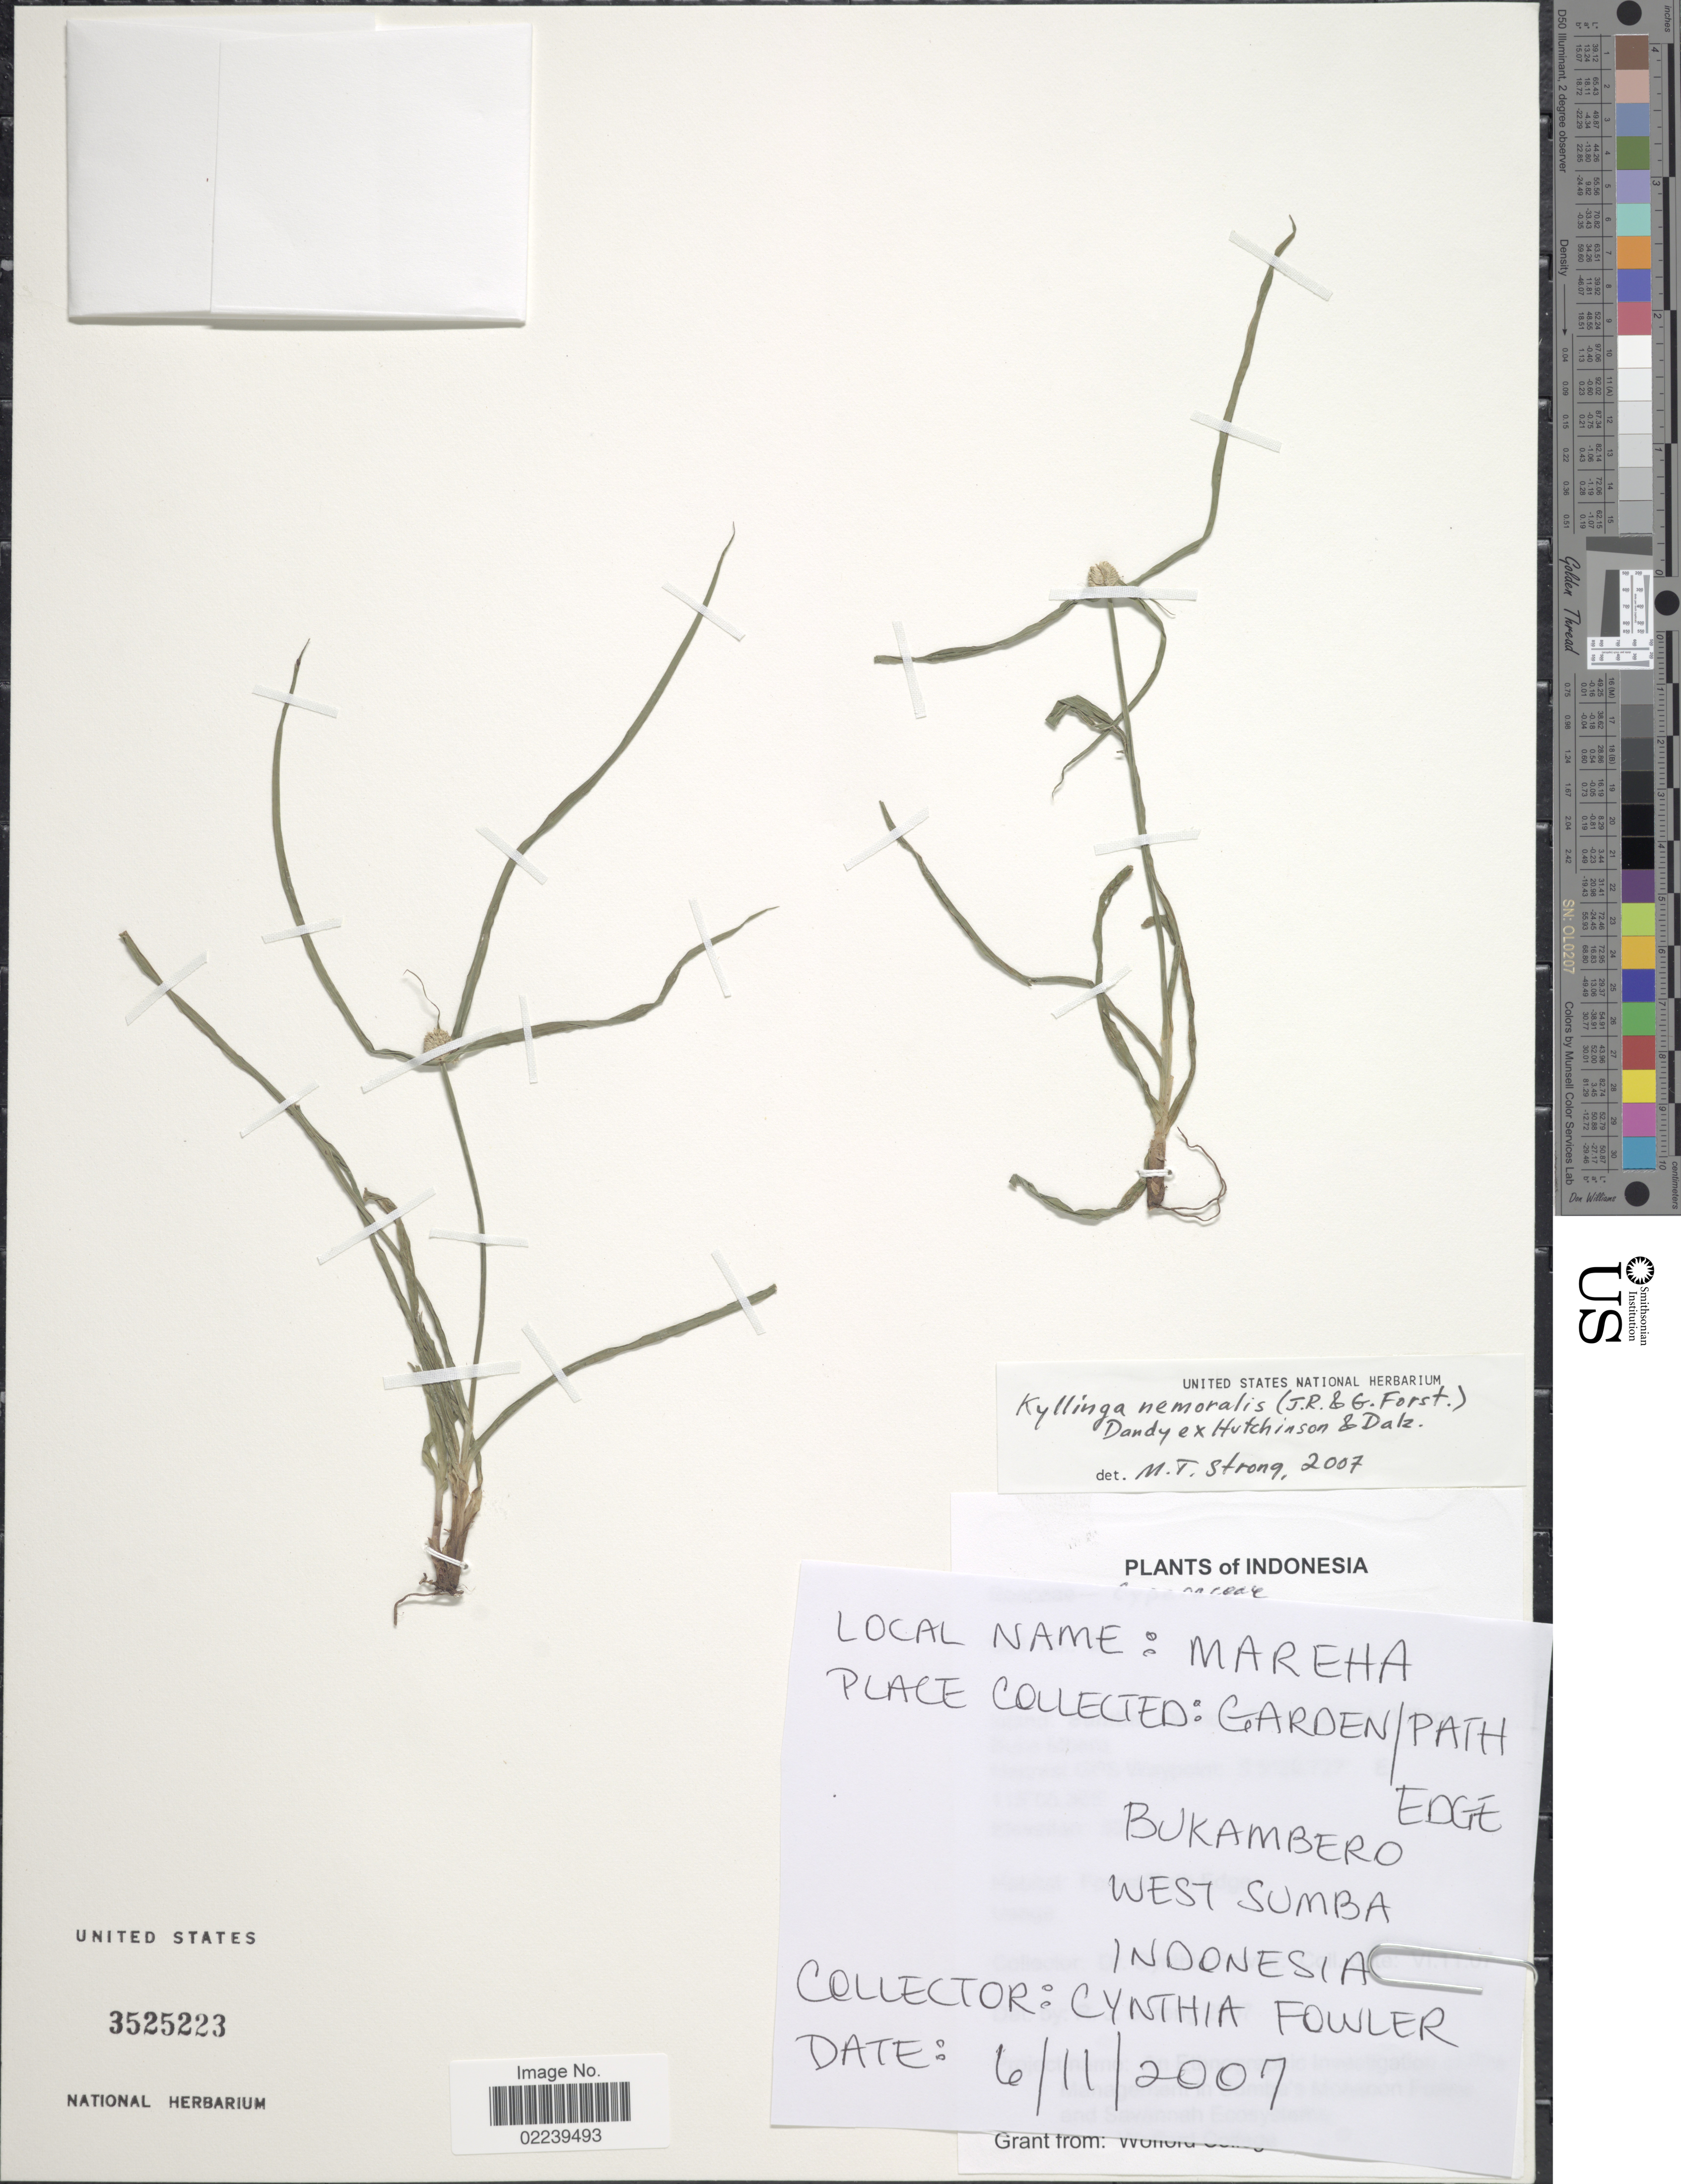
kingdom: Plantae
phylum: Tracheophyta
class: Liliopsida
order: Poales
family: Cyperaceae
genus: Cyperus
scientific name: Cyperus mindorensis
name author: (Steud.) Huygh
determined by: Strong, M. T., (US), Smithsonian Institution - National Museum of Natural History (UNITED STATES)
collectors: C. Fowler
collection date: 2007-11-06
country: Indonesia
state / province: Nusa Tenggara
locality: Bulkambero. West Sumba. Garden / Path Edge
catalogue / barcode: US 3525223